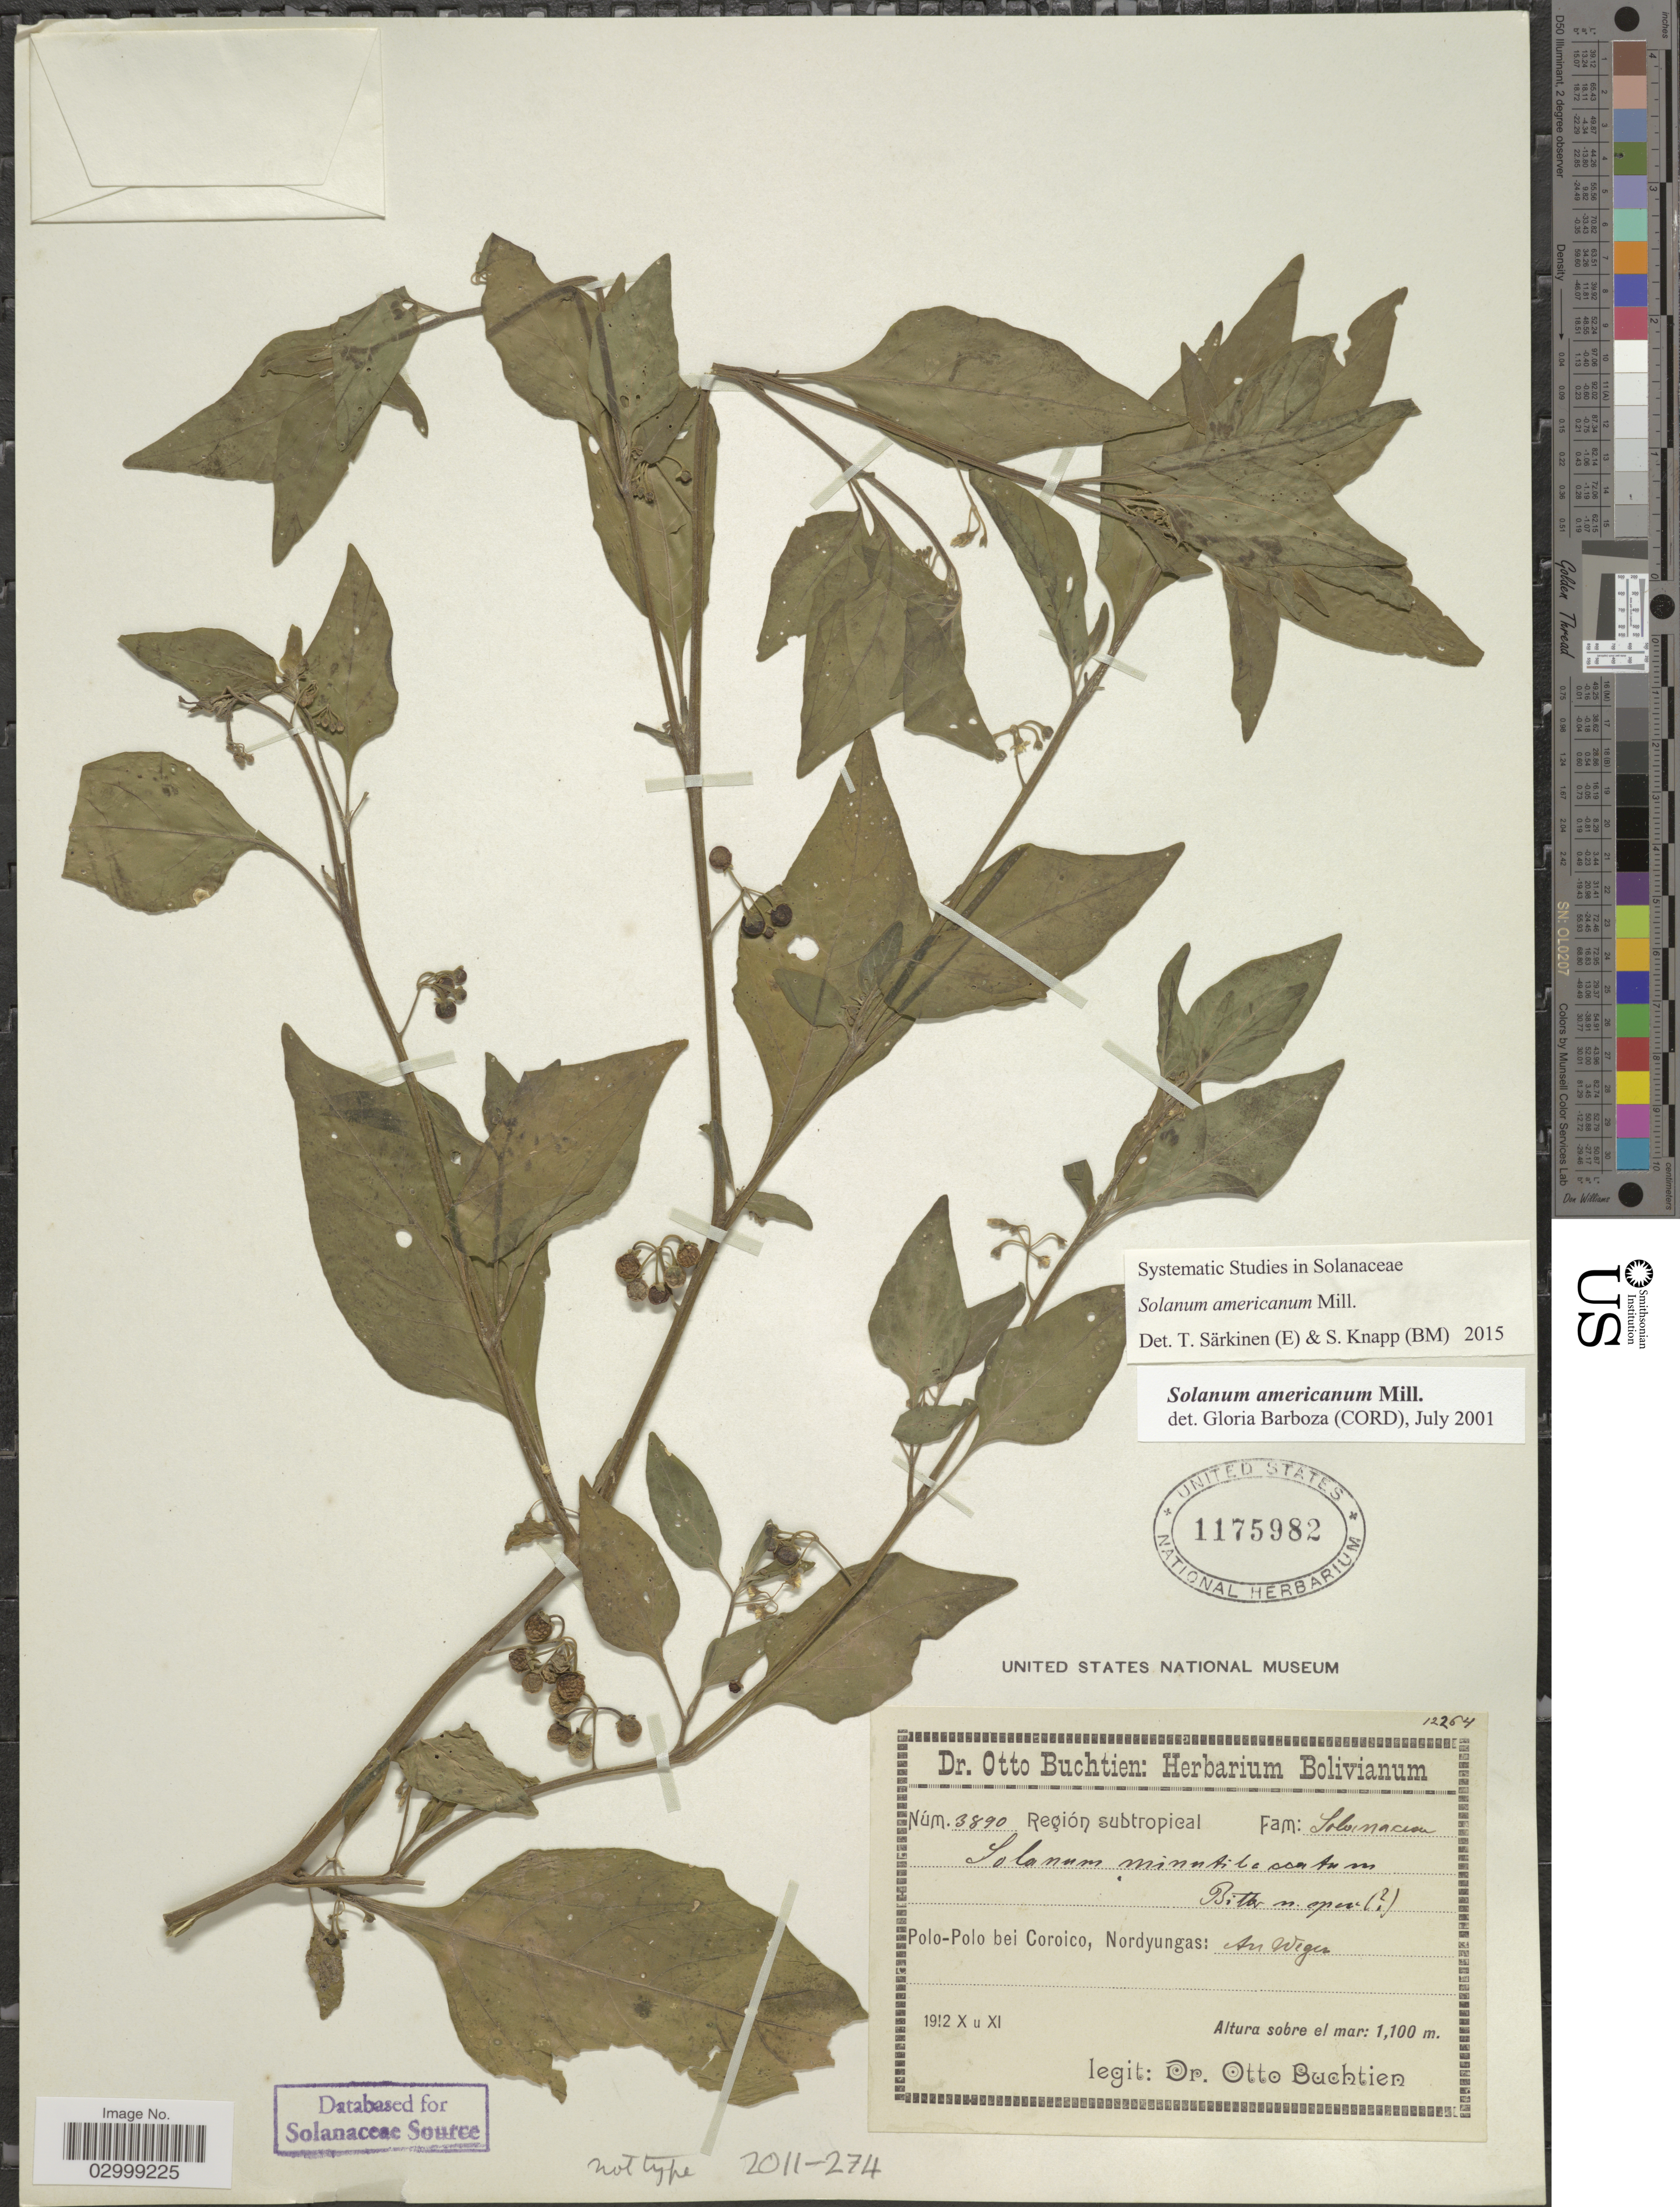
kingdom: Plantae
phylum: Tracheophyta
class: Magnoliopsida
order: Solanales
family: Solanaceae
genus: Solanum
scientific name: Solanum americanum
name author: Mill.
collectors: O. Buchtien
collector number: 3890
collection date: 1912-10/1912-11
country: Bolivia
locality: Polo-Polo bei Coroico, Nordyungas: An Wegen, Región subtropical.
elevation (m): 1100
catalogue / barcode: US 1175982